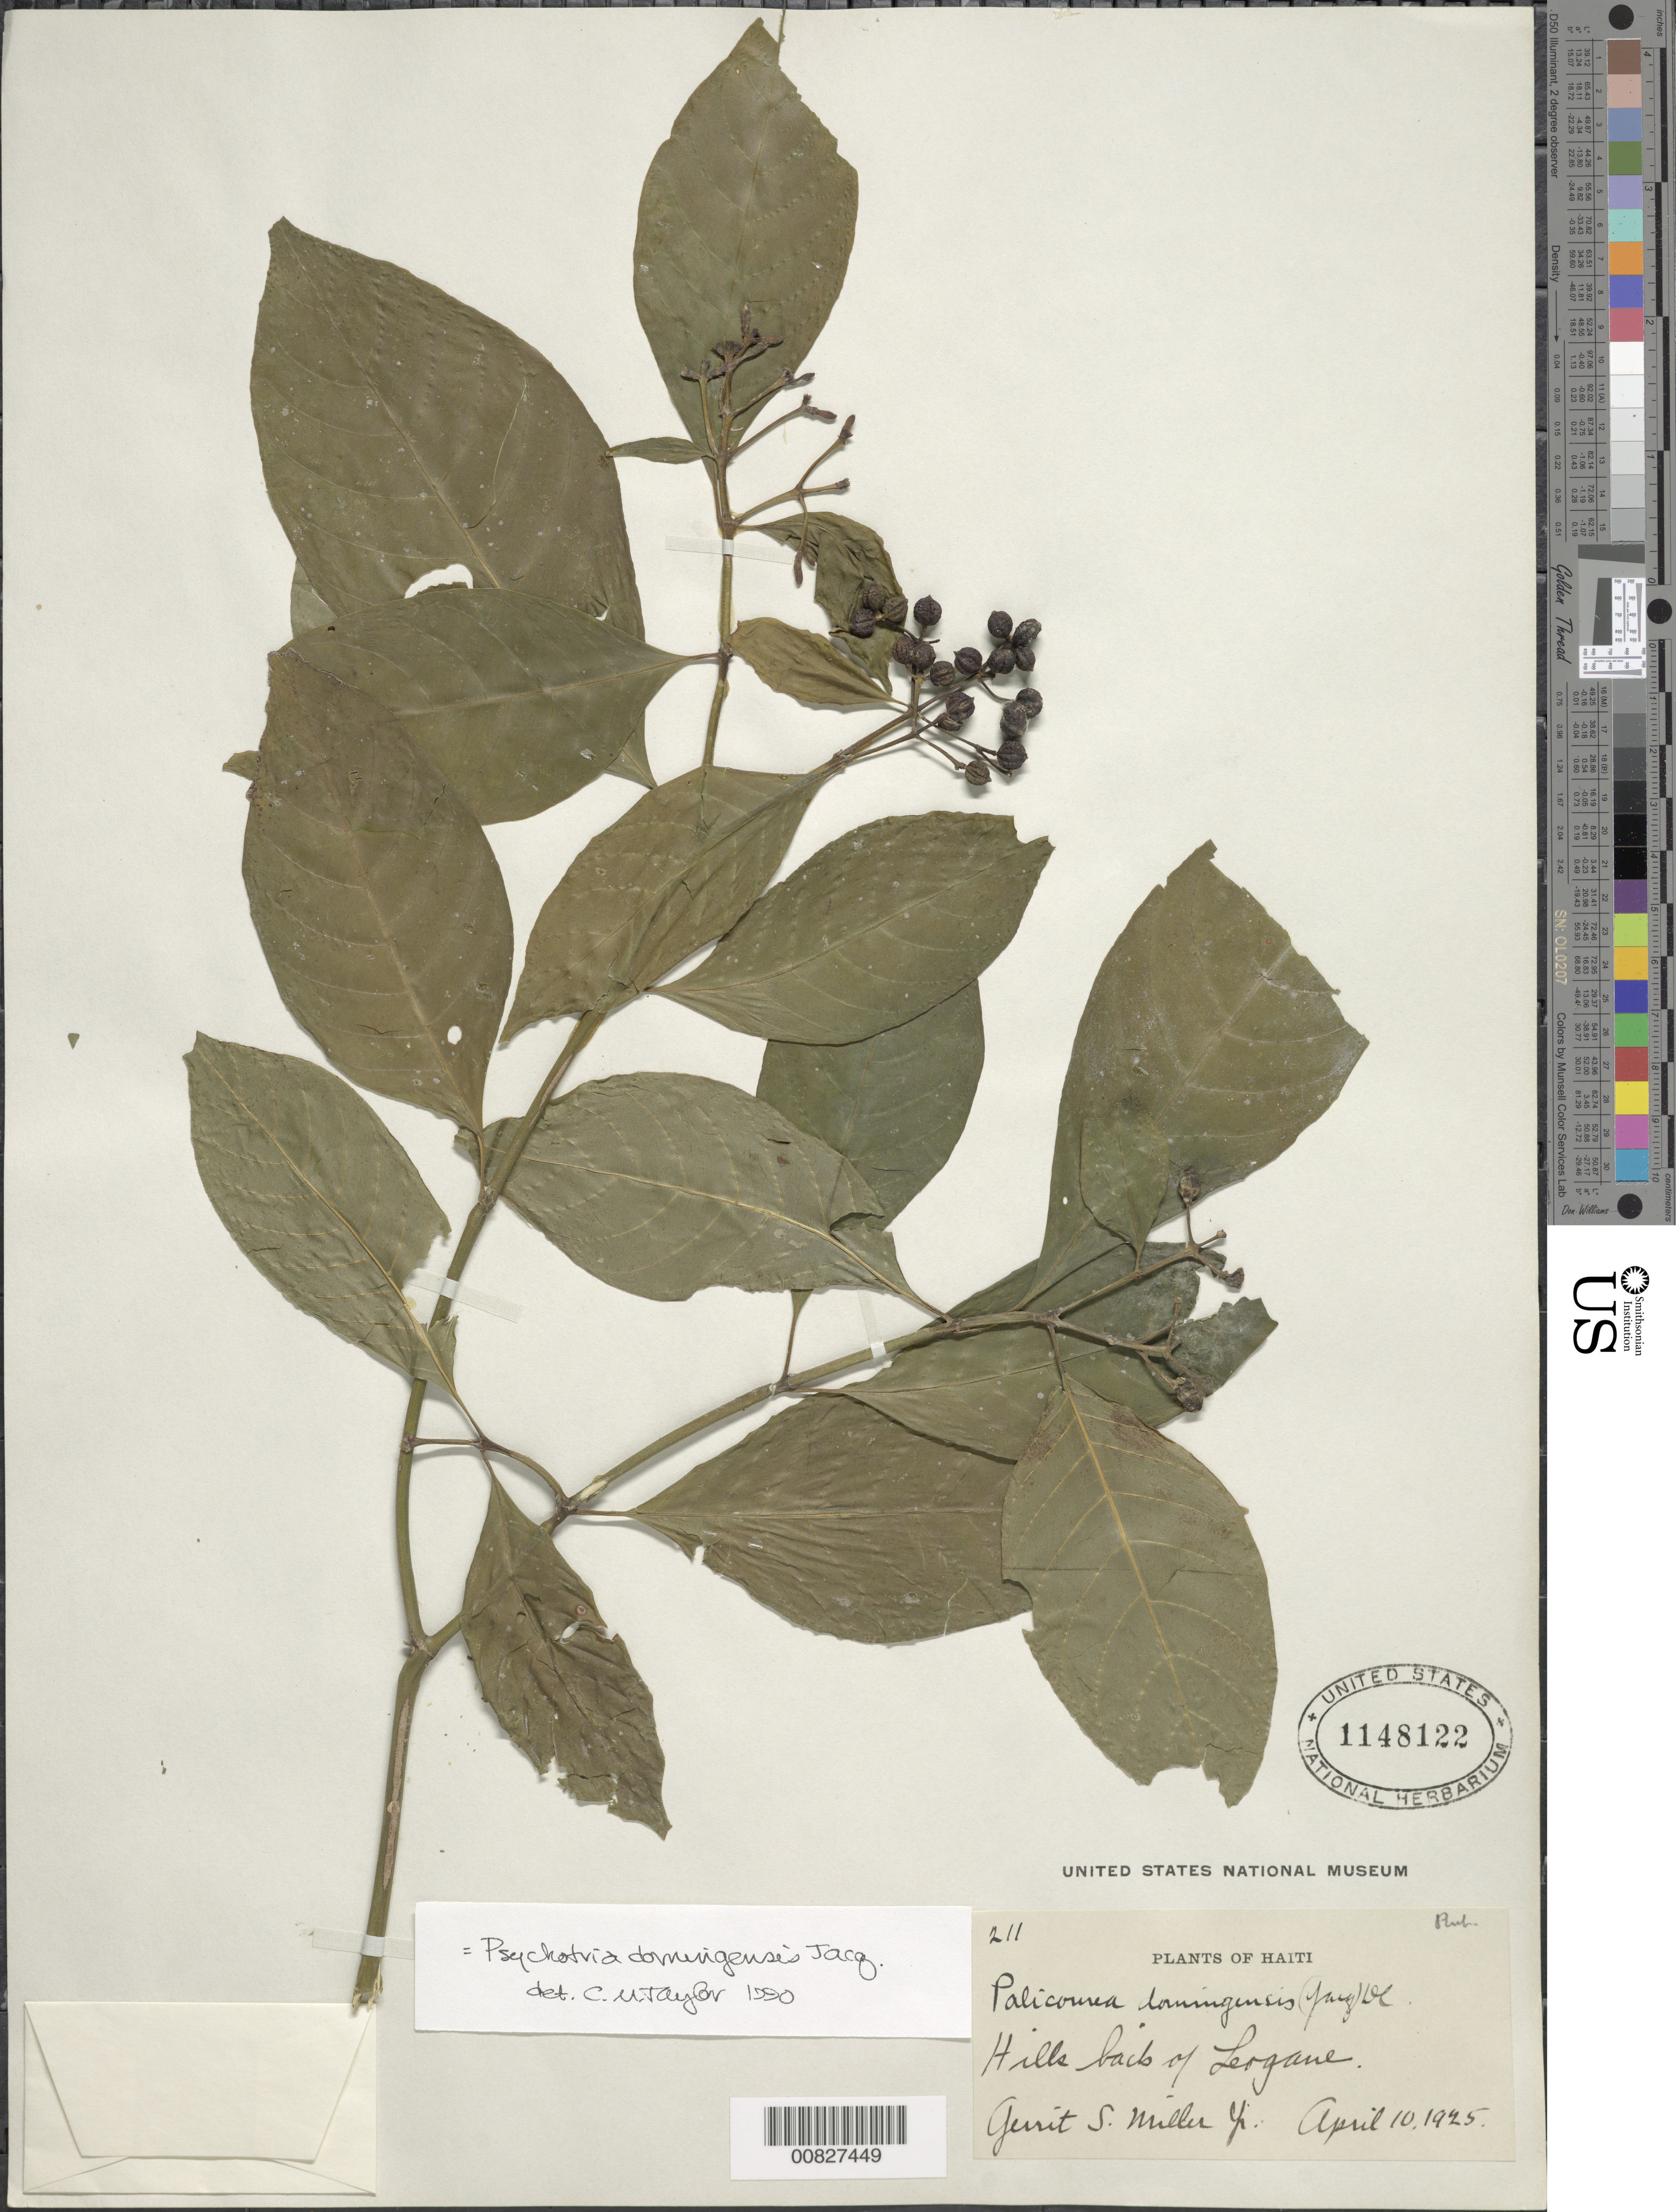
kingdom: Plantae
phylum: Tracheophyta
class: Magnoliopsida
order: Gentianales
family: Rubiaceae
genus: Psychotria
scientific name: Psychotria domingensis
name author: Jacq.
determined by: Taylor, Charlotte M.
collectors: G. S. Miller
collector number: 211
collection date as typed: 10 Apr 1925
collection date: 1925-04-10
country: Haiti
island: Hispaniola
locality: Back of Leogane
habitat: Hills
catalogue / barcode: US 1148122